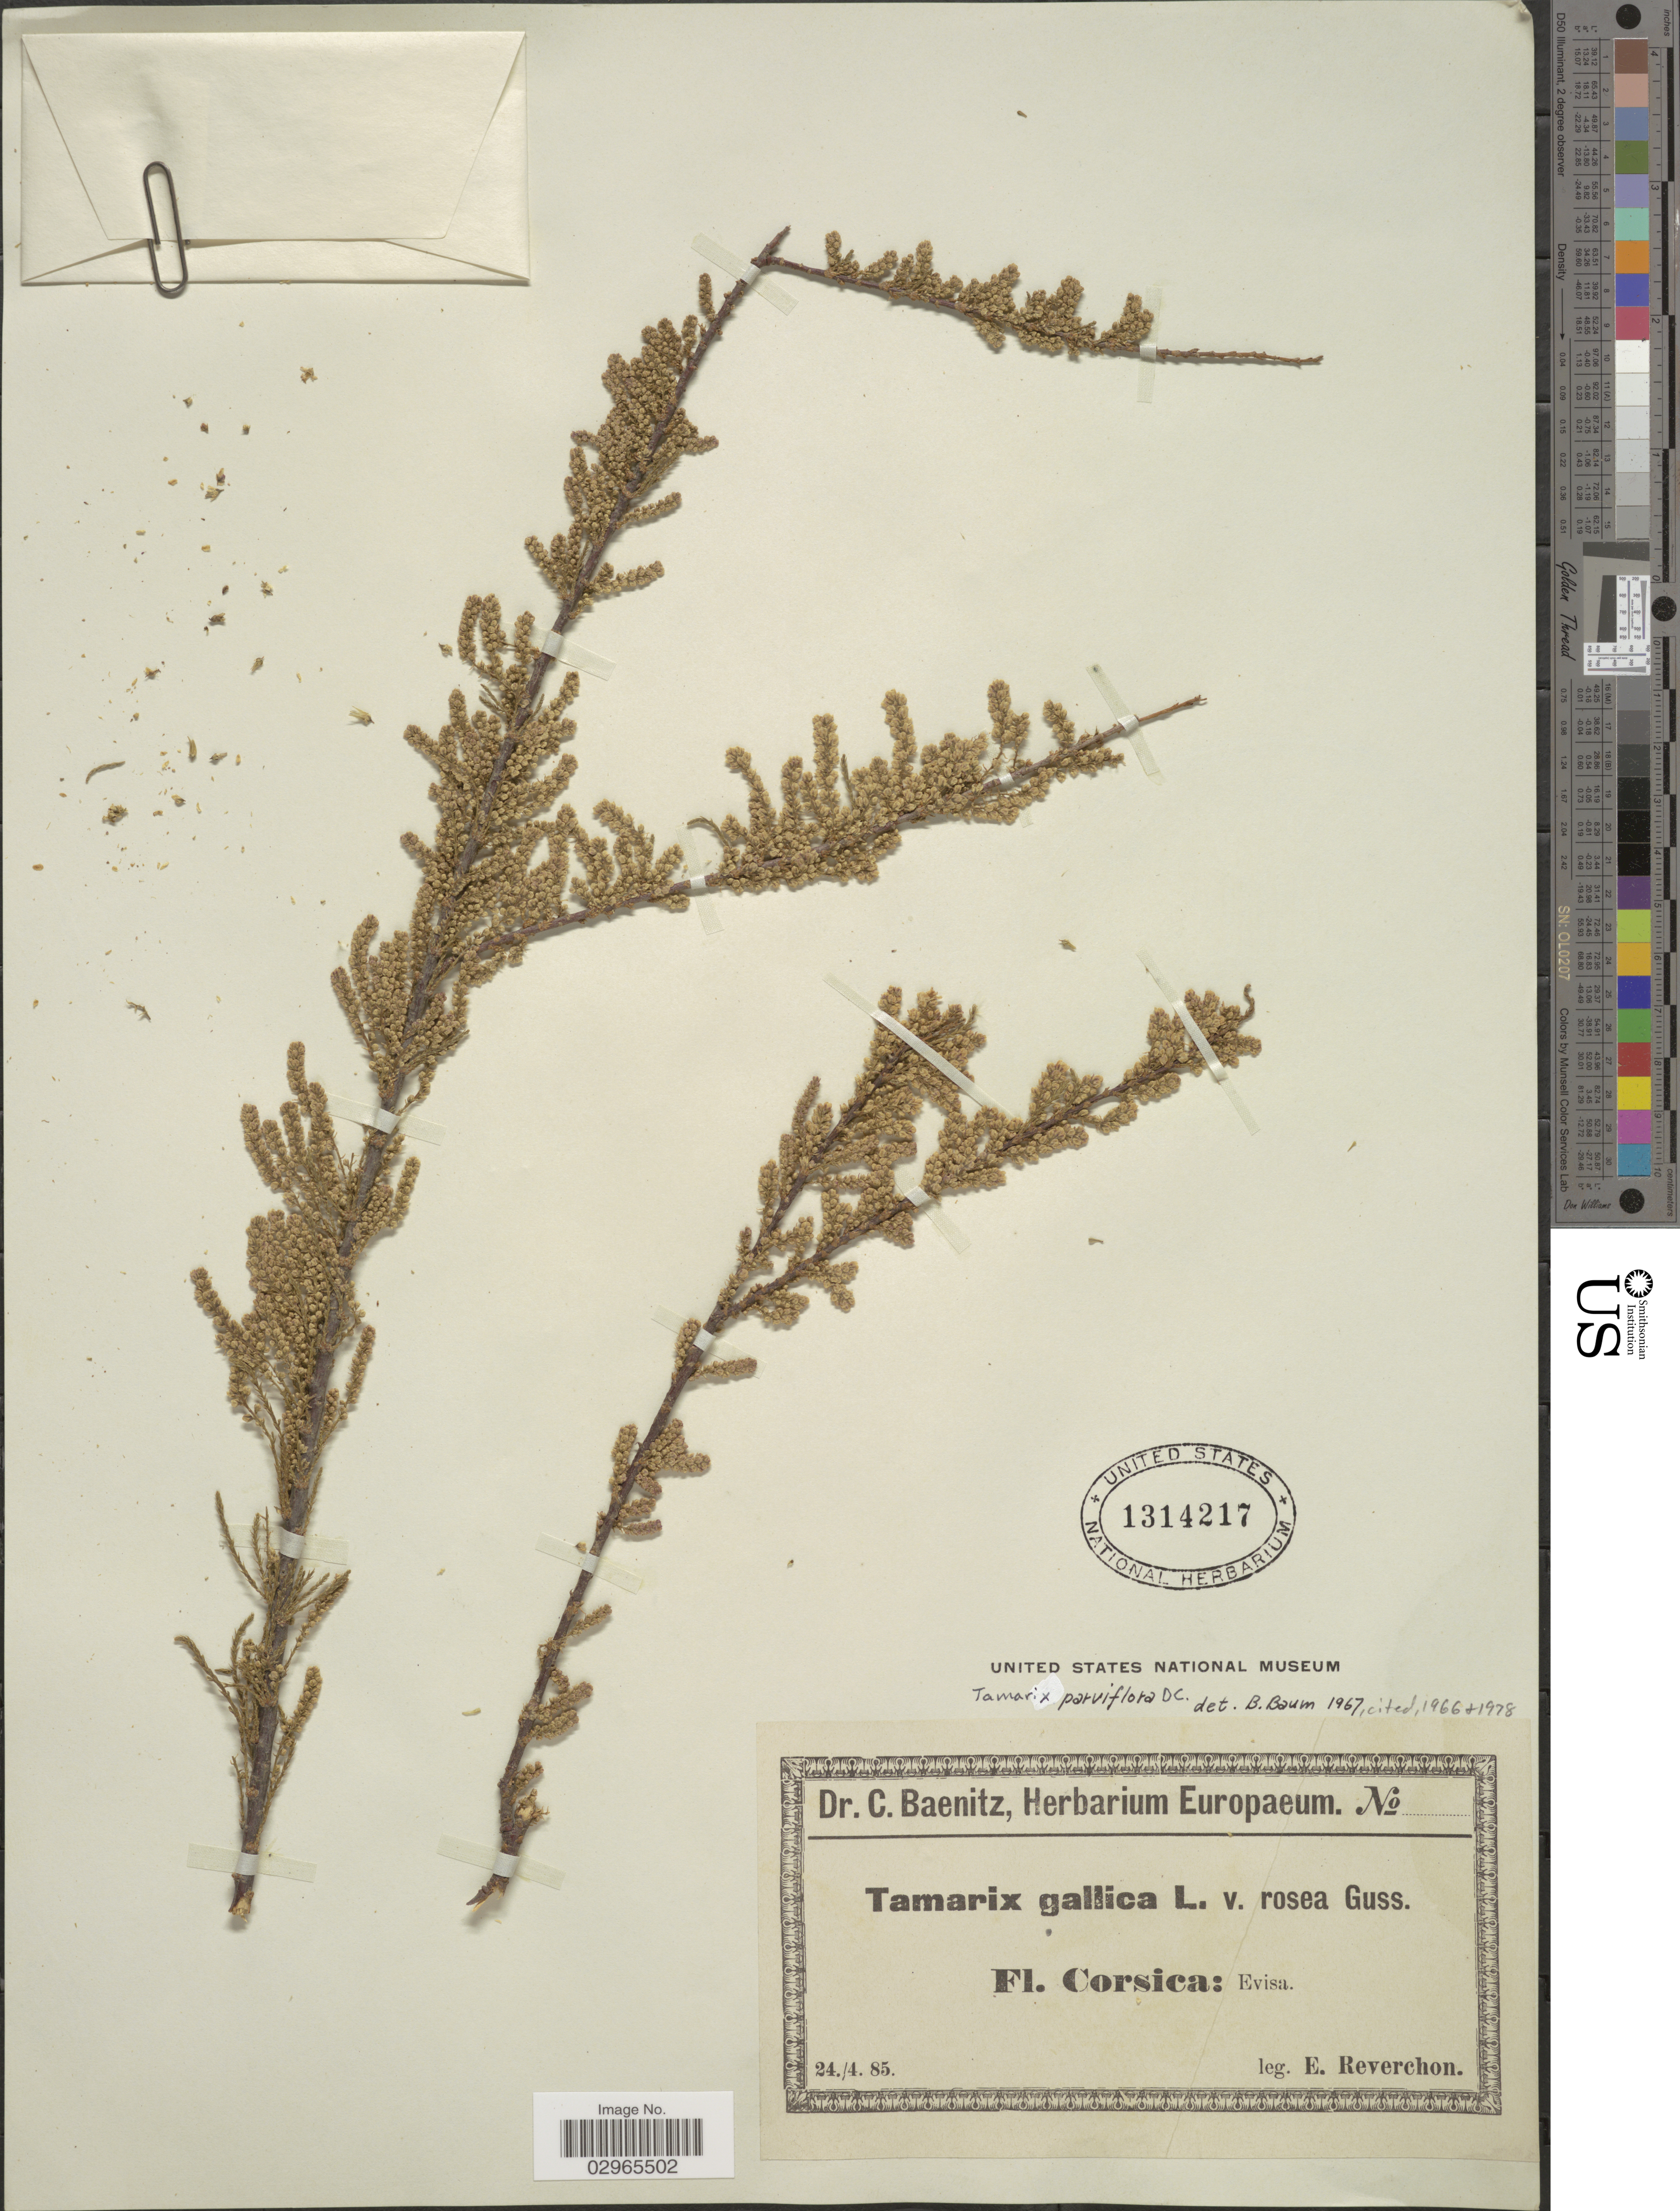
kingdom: Plantae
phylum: Tracheophyta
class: Magnoliopsida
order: Caryophyllales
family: Tamaricaceae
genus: Tamarix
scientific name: Tamarix parviflora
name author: DC.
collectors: E. Reverchon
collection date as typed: Transcribed d/m/y: 24/4/85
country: France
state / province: Corsica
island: Corse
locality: Evisa.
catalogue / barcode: US 1314217